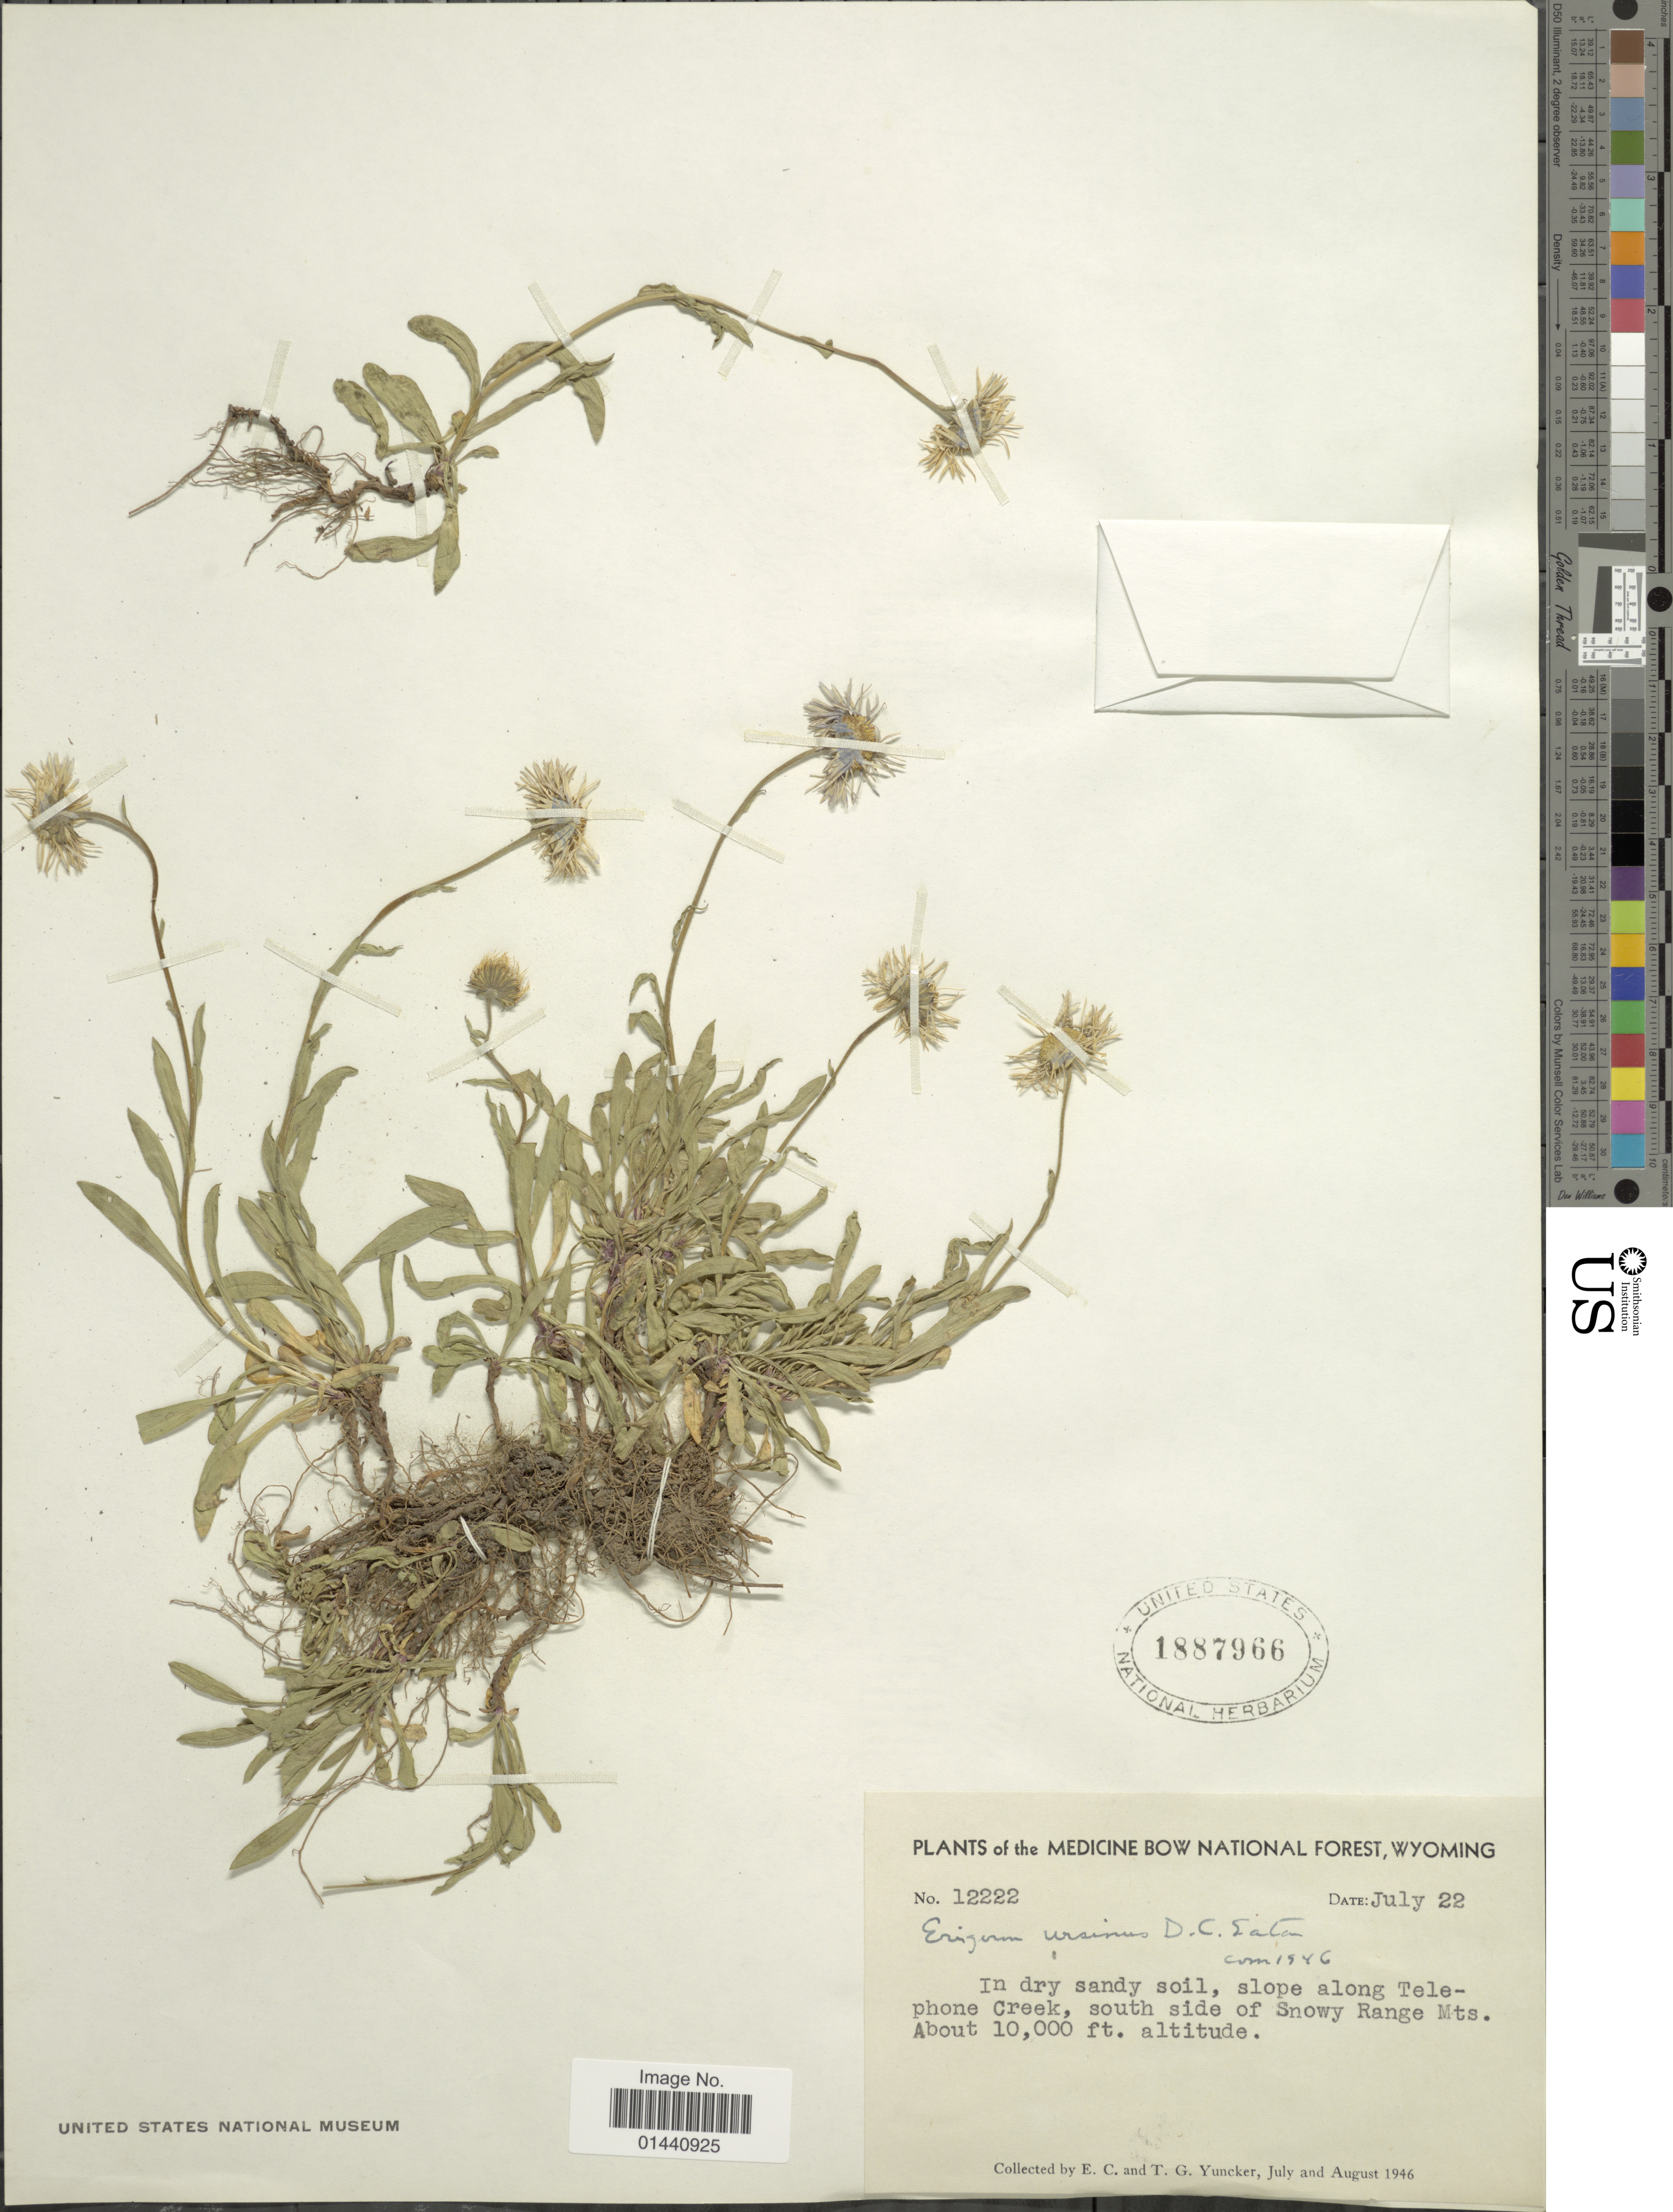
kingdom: Plantae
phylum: Tracheophyta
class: Magnoliopsida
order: Asterales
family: Asteraceae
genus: Erigeron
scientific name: Erigeron ursinus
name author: D.C. Eaton in C. King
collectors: E. C. Yuncker & T. G. Yuncker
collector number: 12222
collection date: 1946-07-22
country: United States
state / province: Wyoming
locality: The Medicine Bow National Forest. Slope along Telephone Creek, south side of Snowy Range Mts.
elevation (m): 3048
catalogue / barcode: US 1887966